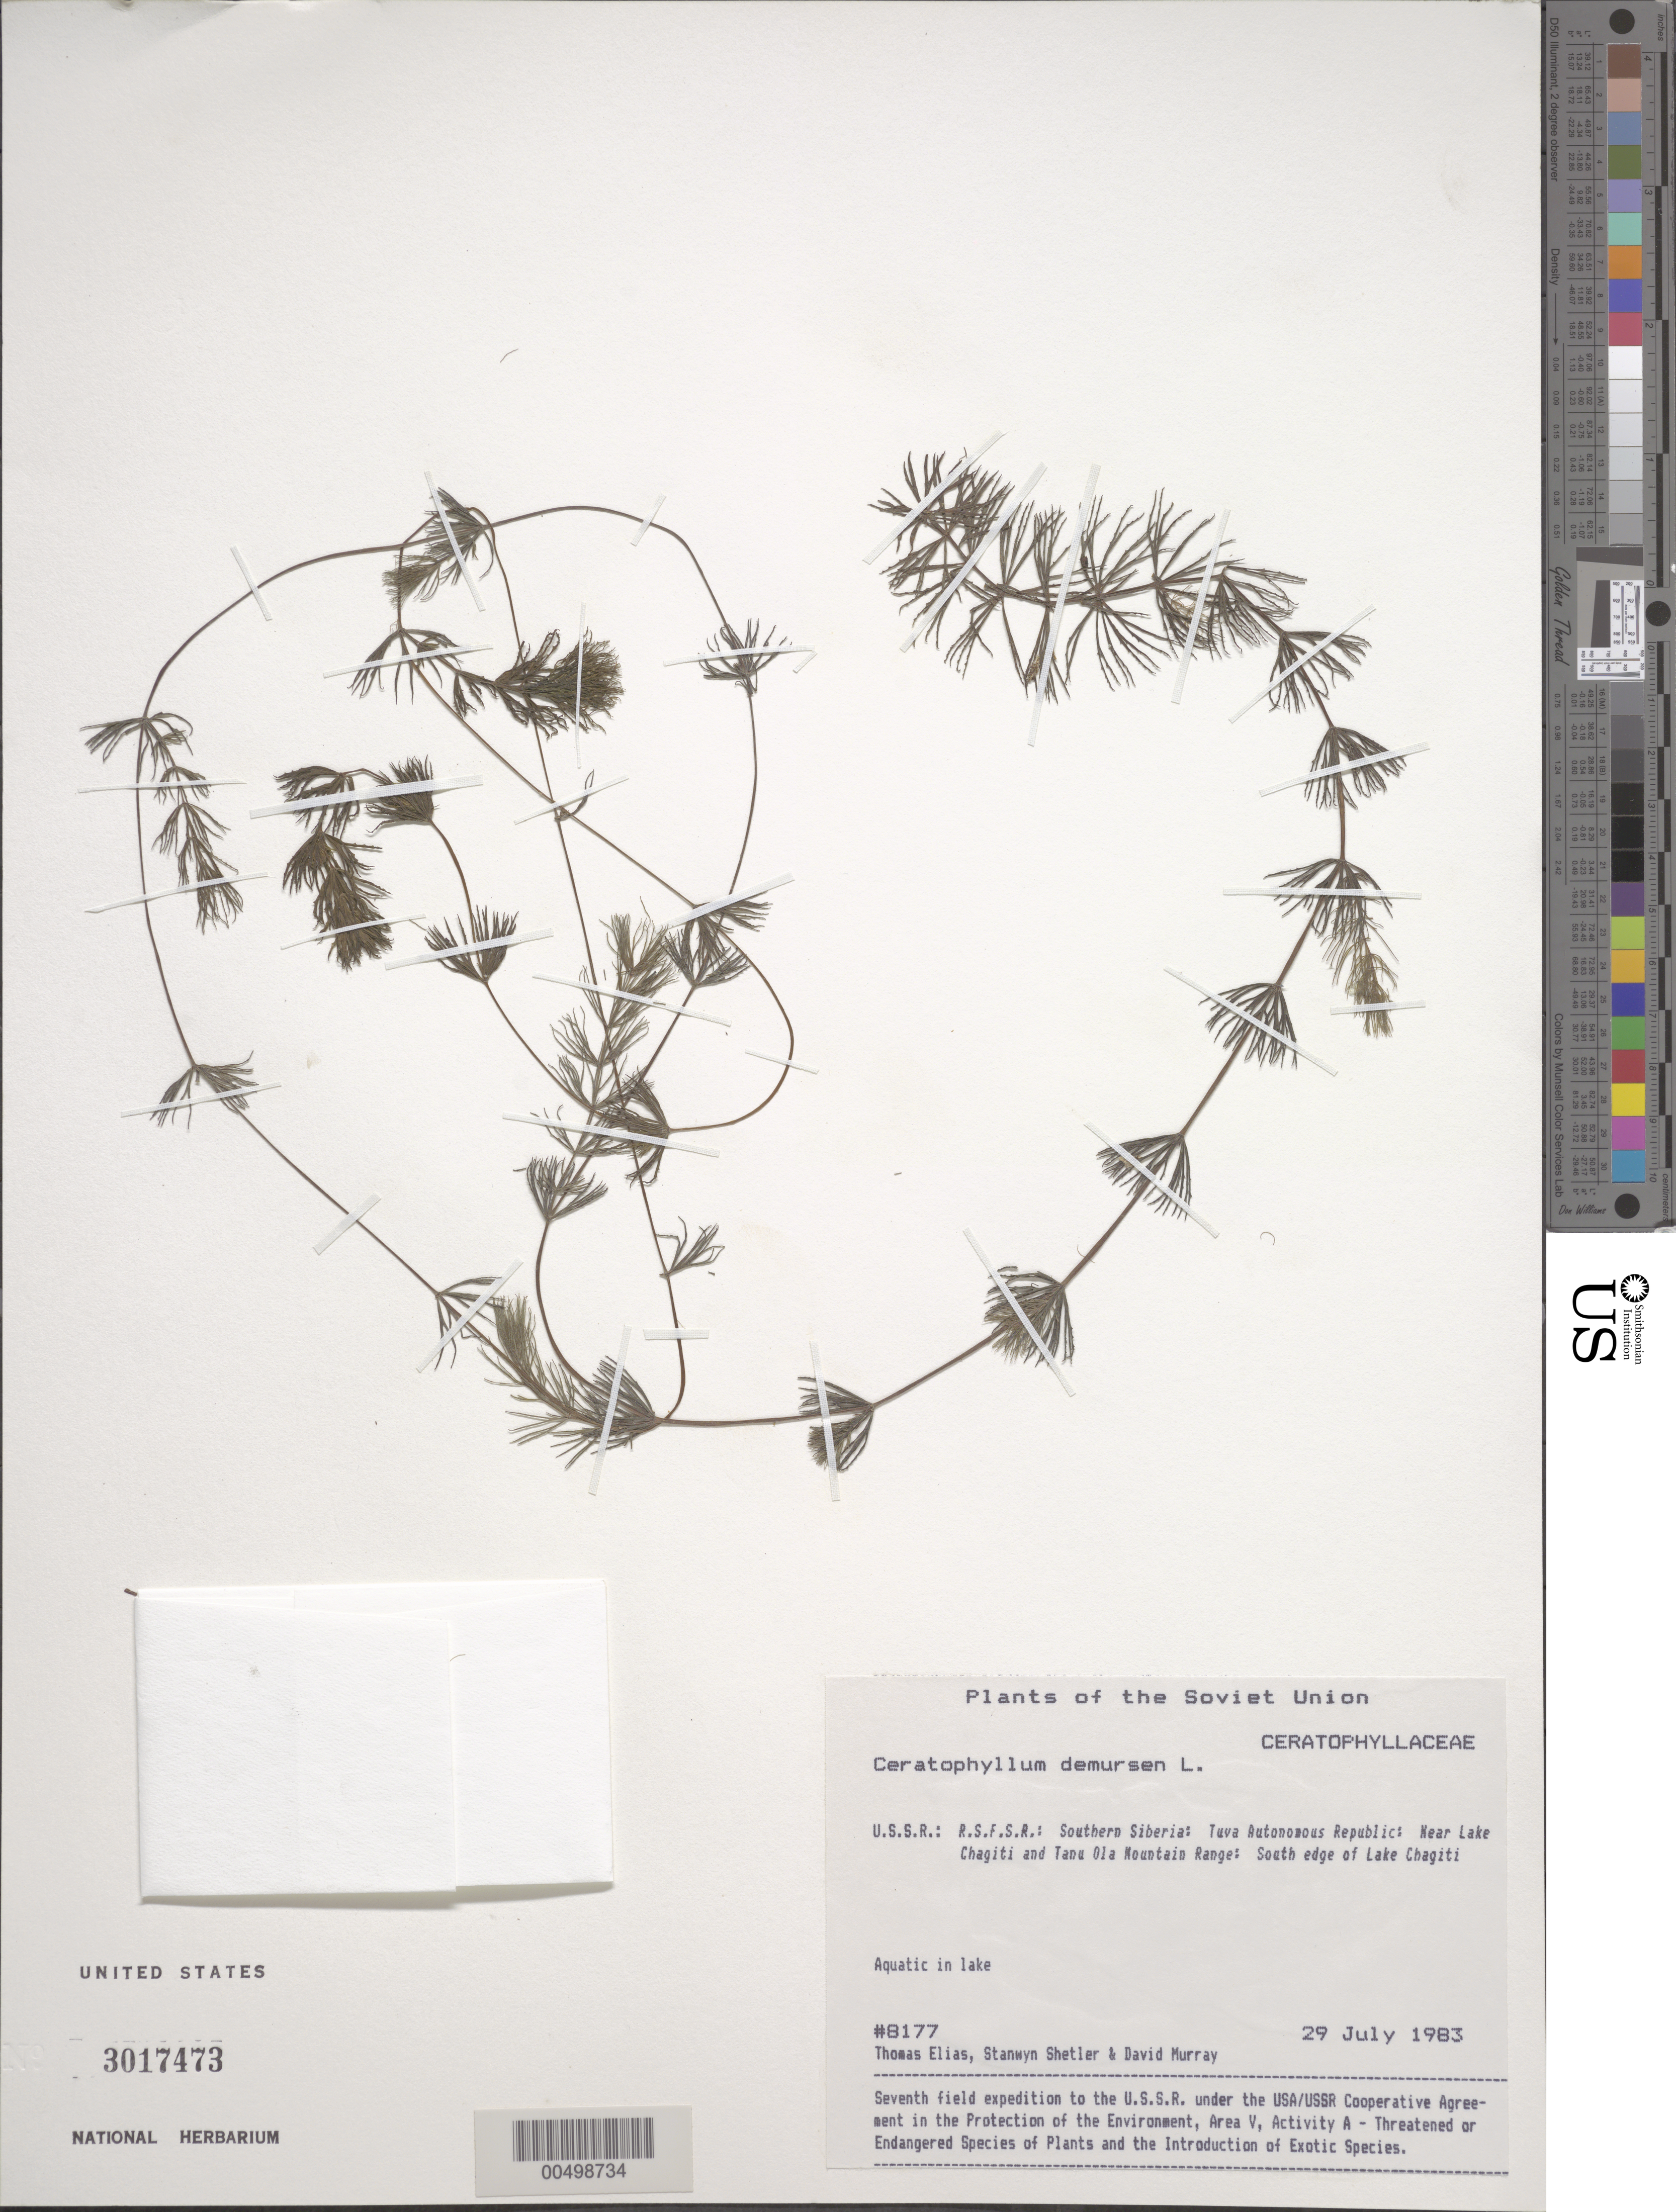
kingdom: Plantae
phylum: Tracheophyta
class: Magnoliopsida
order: Ceratophyllales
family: Ceratophyllaceae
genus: Ceratophyllum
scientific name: Ceratophyllum demersum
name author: L.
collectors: T. Elias, S. Shetler & D. F. Murray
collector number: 8177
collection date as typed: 29 Jul 1983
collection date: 1983-07-29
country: Russian Federation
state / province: Tuva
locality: S edge of Lake Chagitai and near Tannu-Ola Mountain Range,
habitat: aquatic in lake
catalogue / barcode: US 3017473